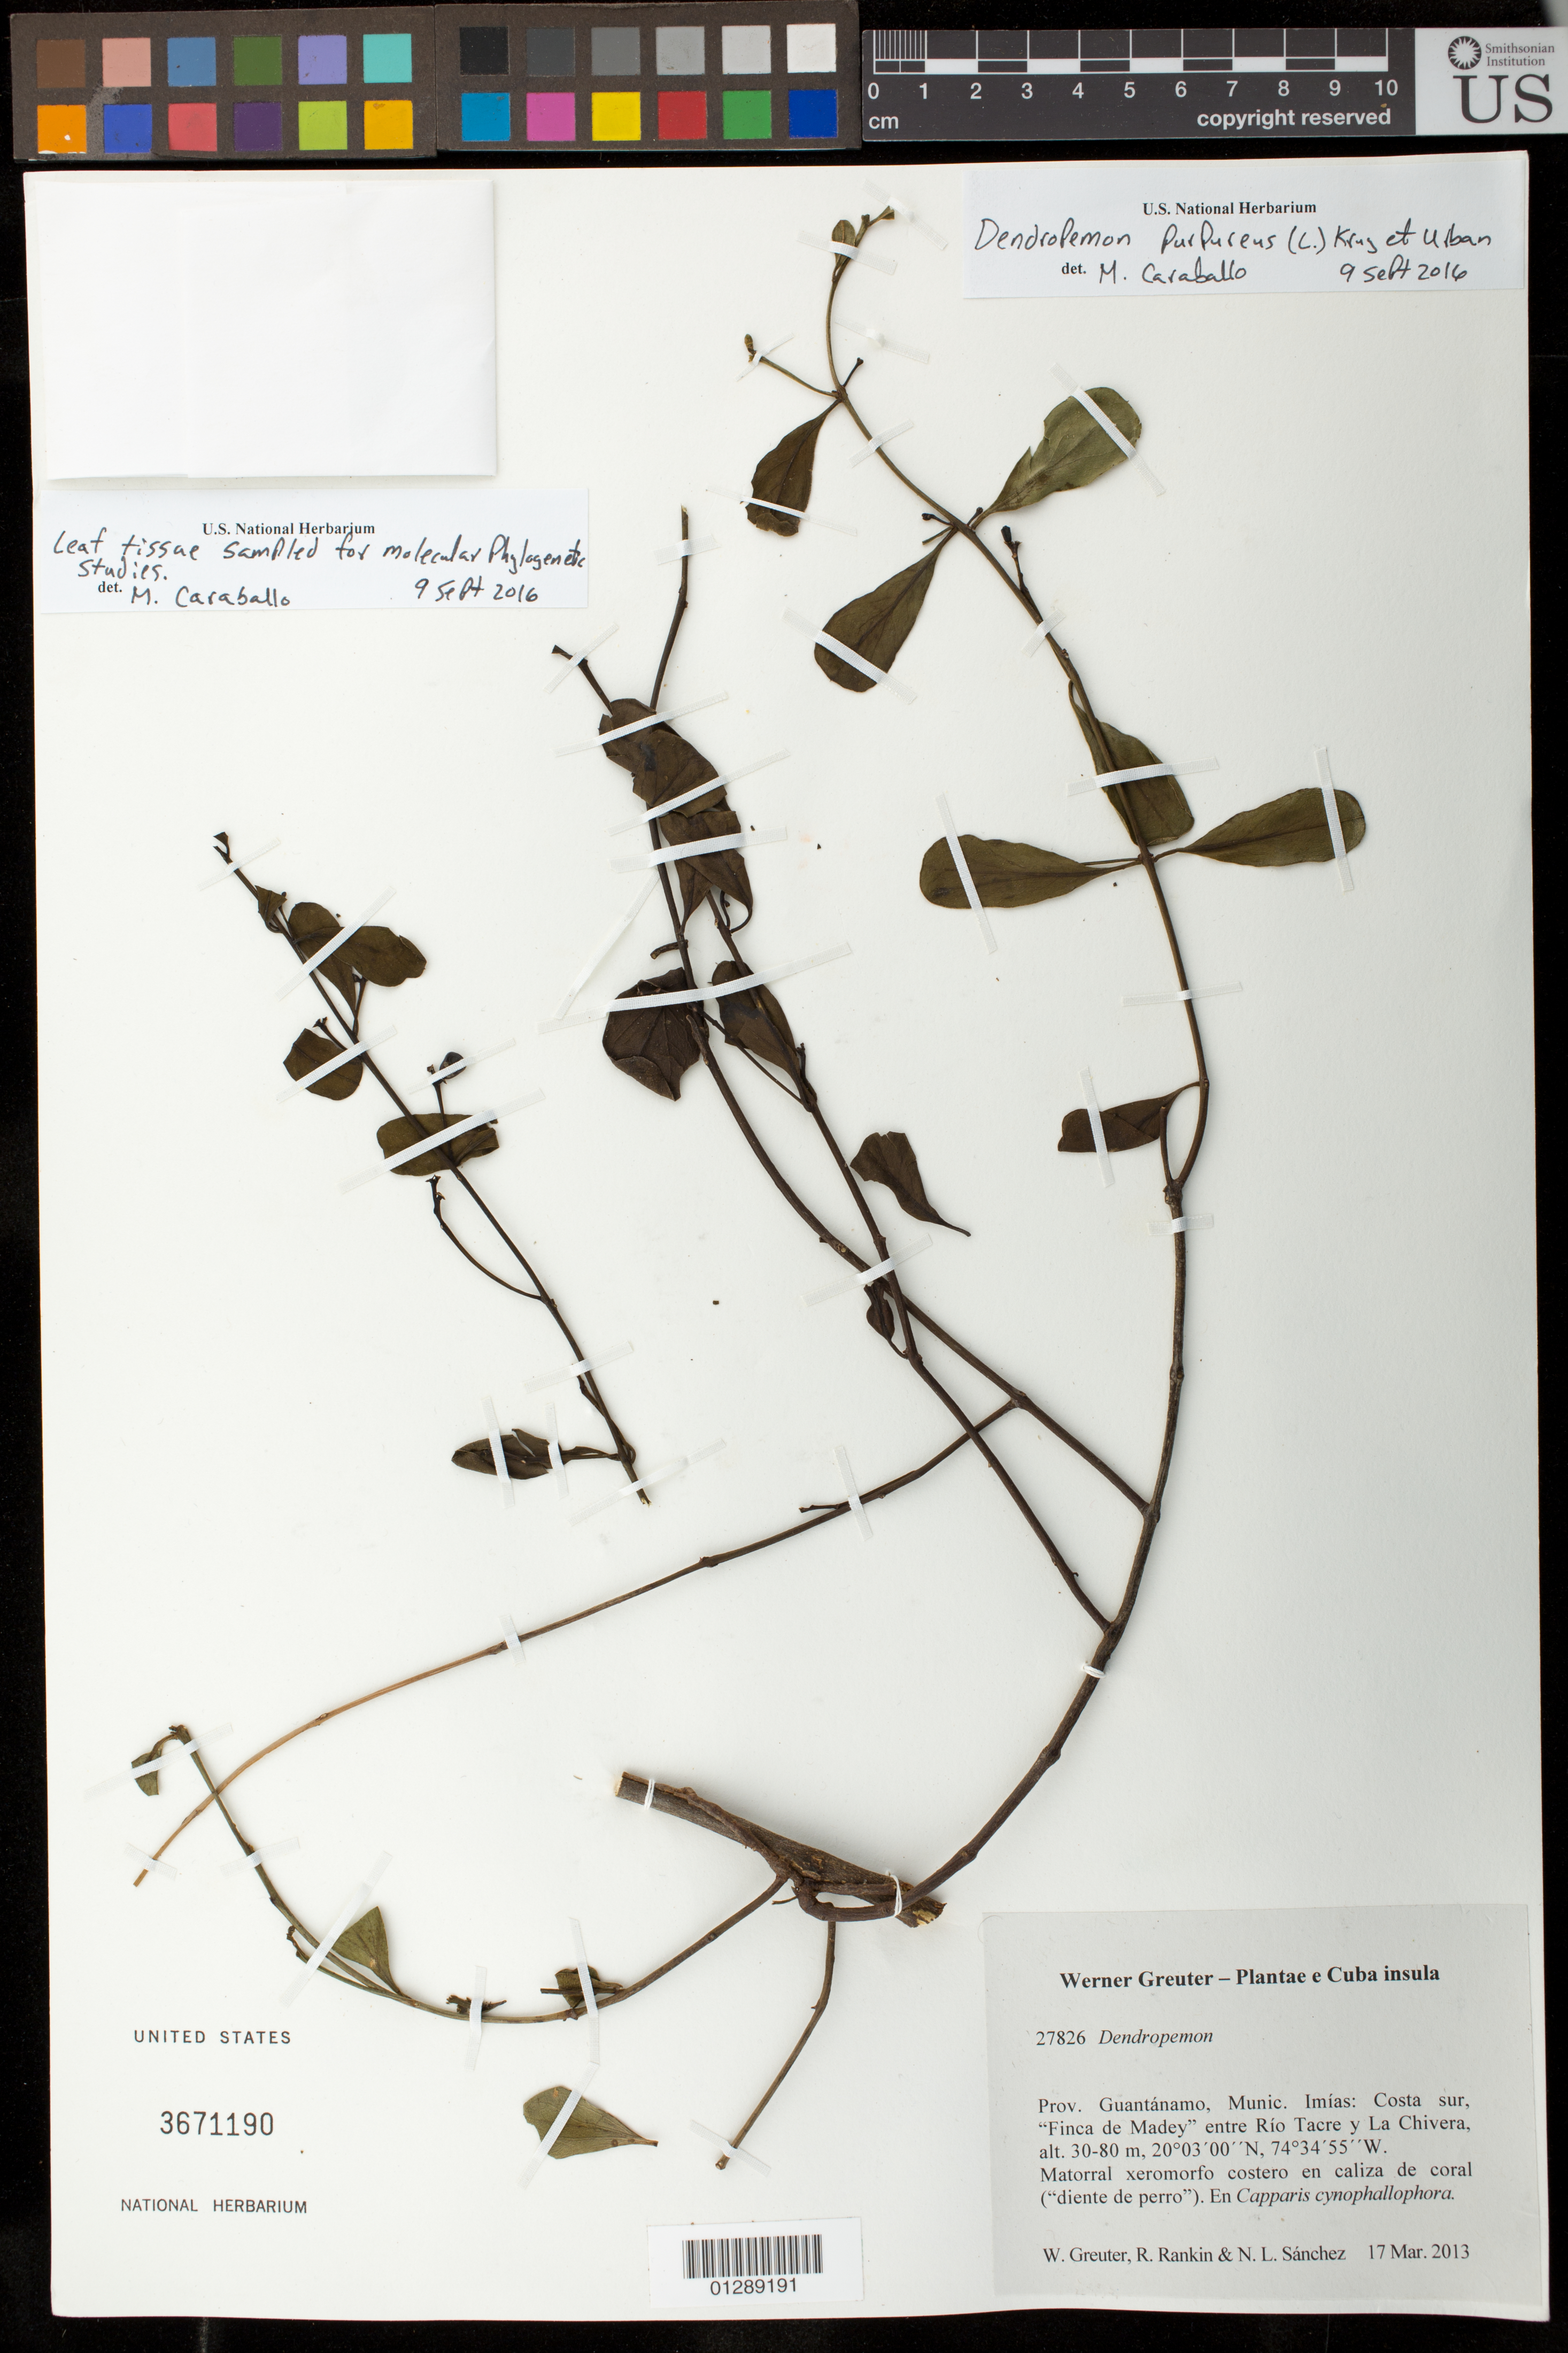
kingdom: Plantae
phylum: Tracheophyta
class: Magnoliopsida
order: Santalales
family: Loranthaceae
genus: Dendropemon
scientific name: Dendropemon sp.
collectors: W. R. Greuter, R. Rankin Rodriguez & N. Sanchez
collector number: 27826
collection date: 2013-03-17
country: Cuba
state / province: Guantanamo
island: Cuba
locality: Munic. Imías: Costa sur "Finca de Madey" entre Río Tacre y La Chivera.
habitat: Matorral xeromorfo costero en caliza de coral ("diente de perro"). En Capparis cynophallophora.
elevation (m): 30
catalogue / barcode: US 3671190